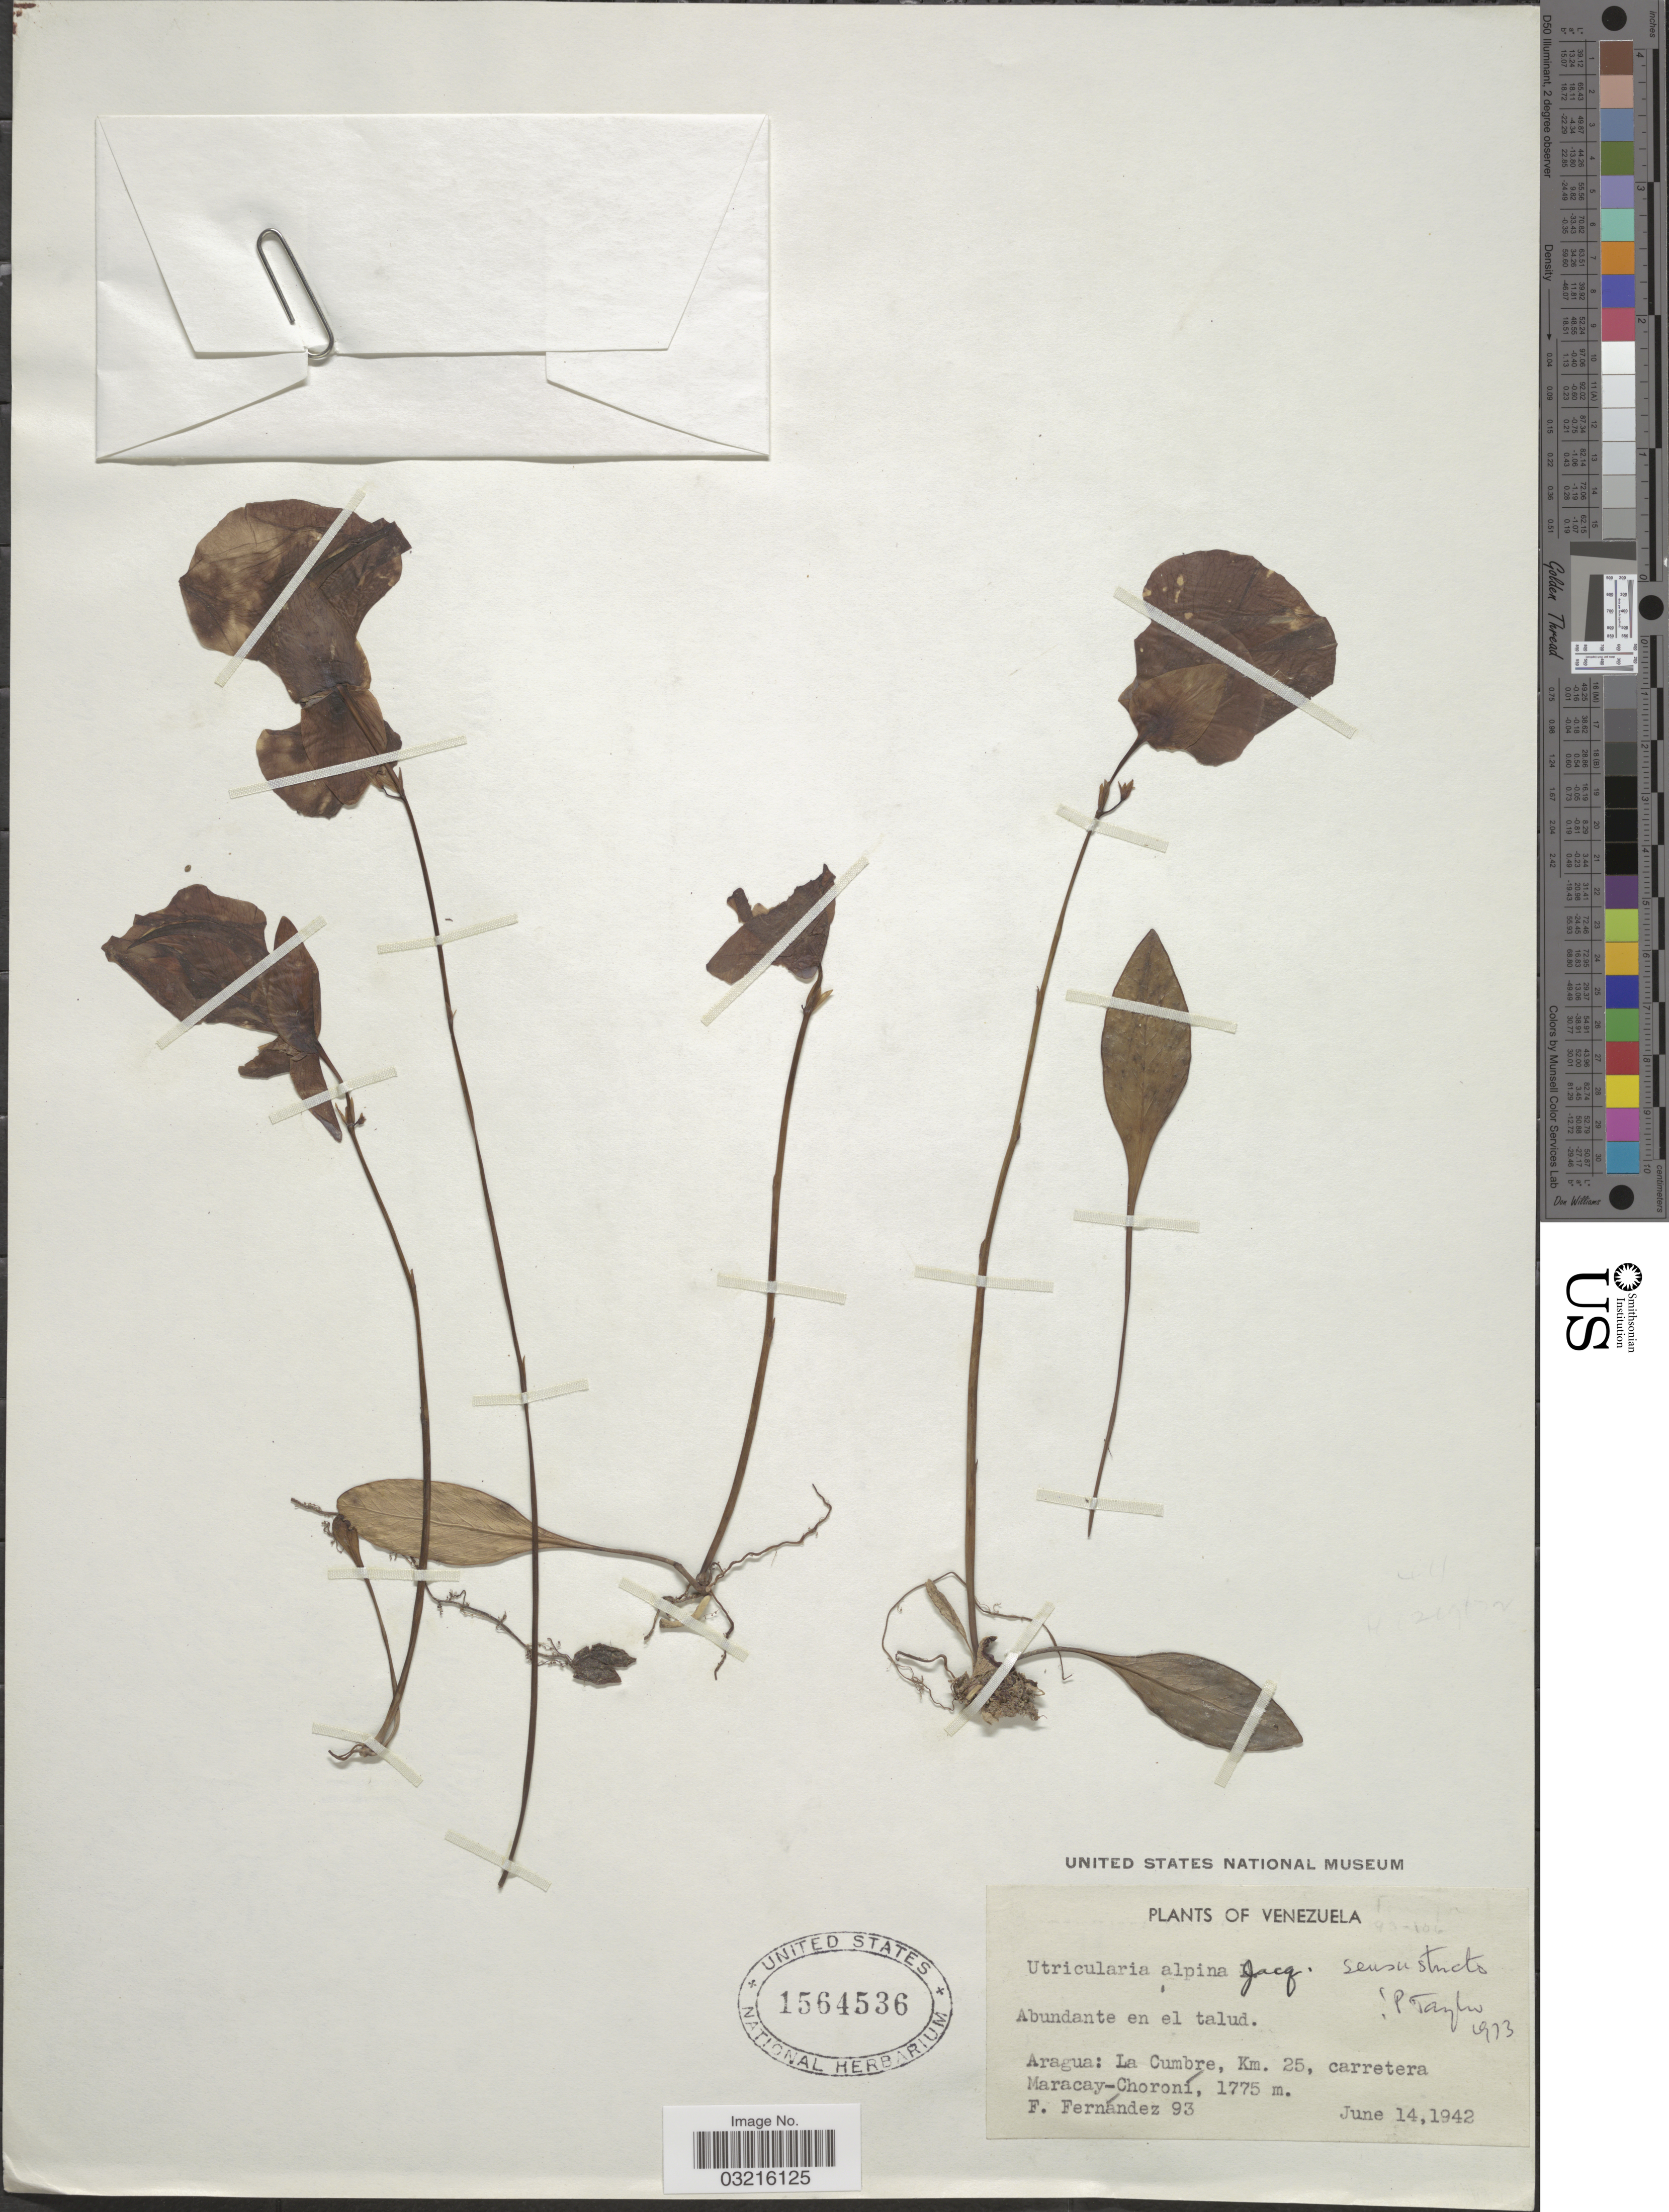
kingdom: Plantae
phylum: Tracheophyta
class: Magnoliopsida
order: Lamiales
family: Lentibulariaceae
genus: Utricularia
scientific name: Utricularia alpina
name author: Jacq.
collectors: F. Fernández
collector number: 93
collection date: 1942-06-14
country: Venezuela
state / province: Aragua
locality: La Cumbre, Km. 25, carretera Maracay-Choroní.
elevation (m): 1775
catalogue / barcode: US 1564536